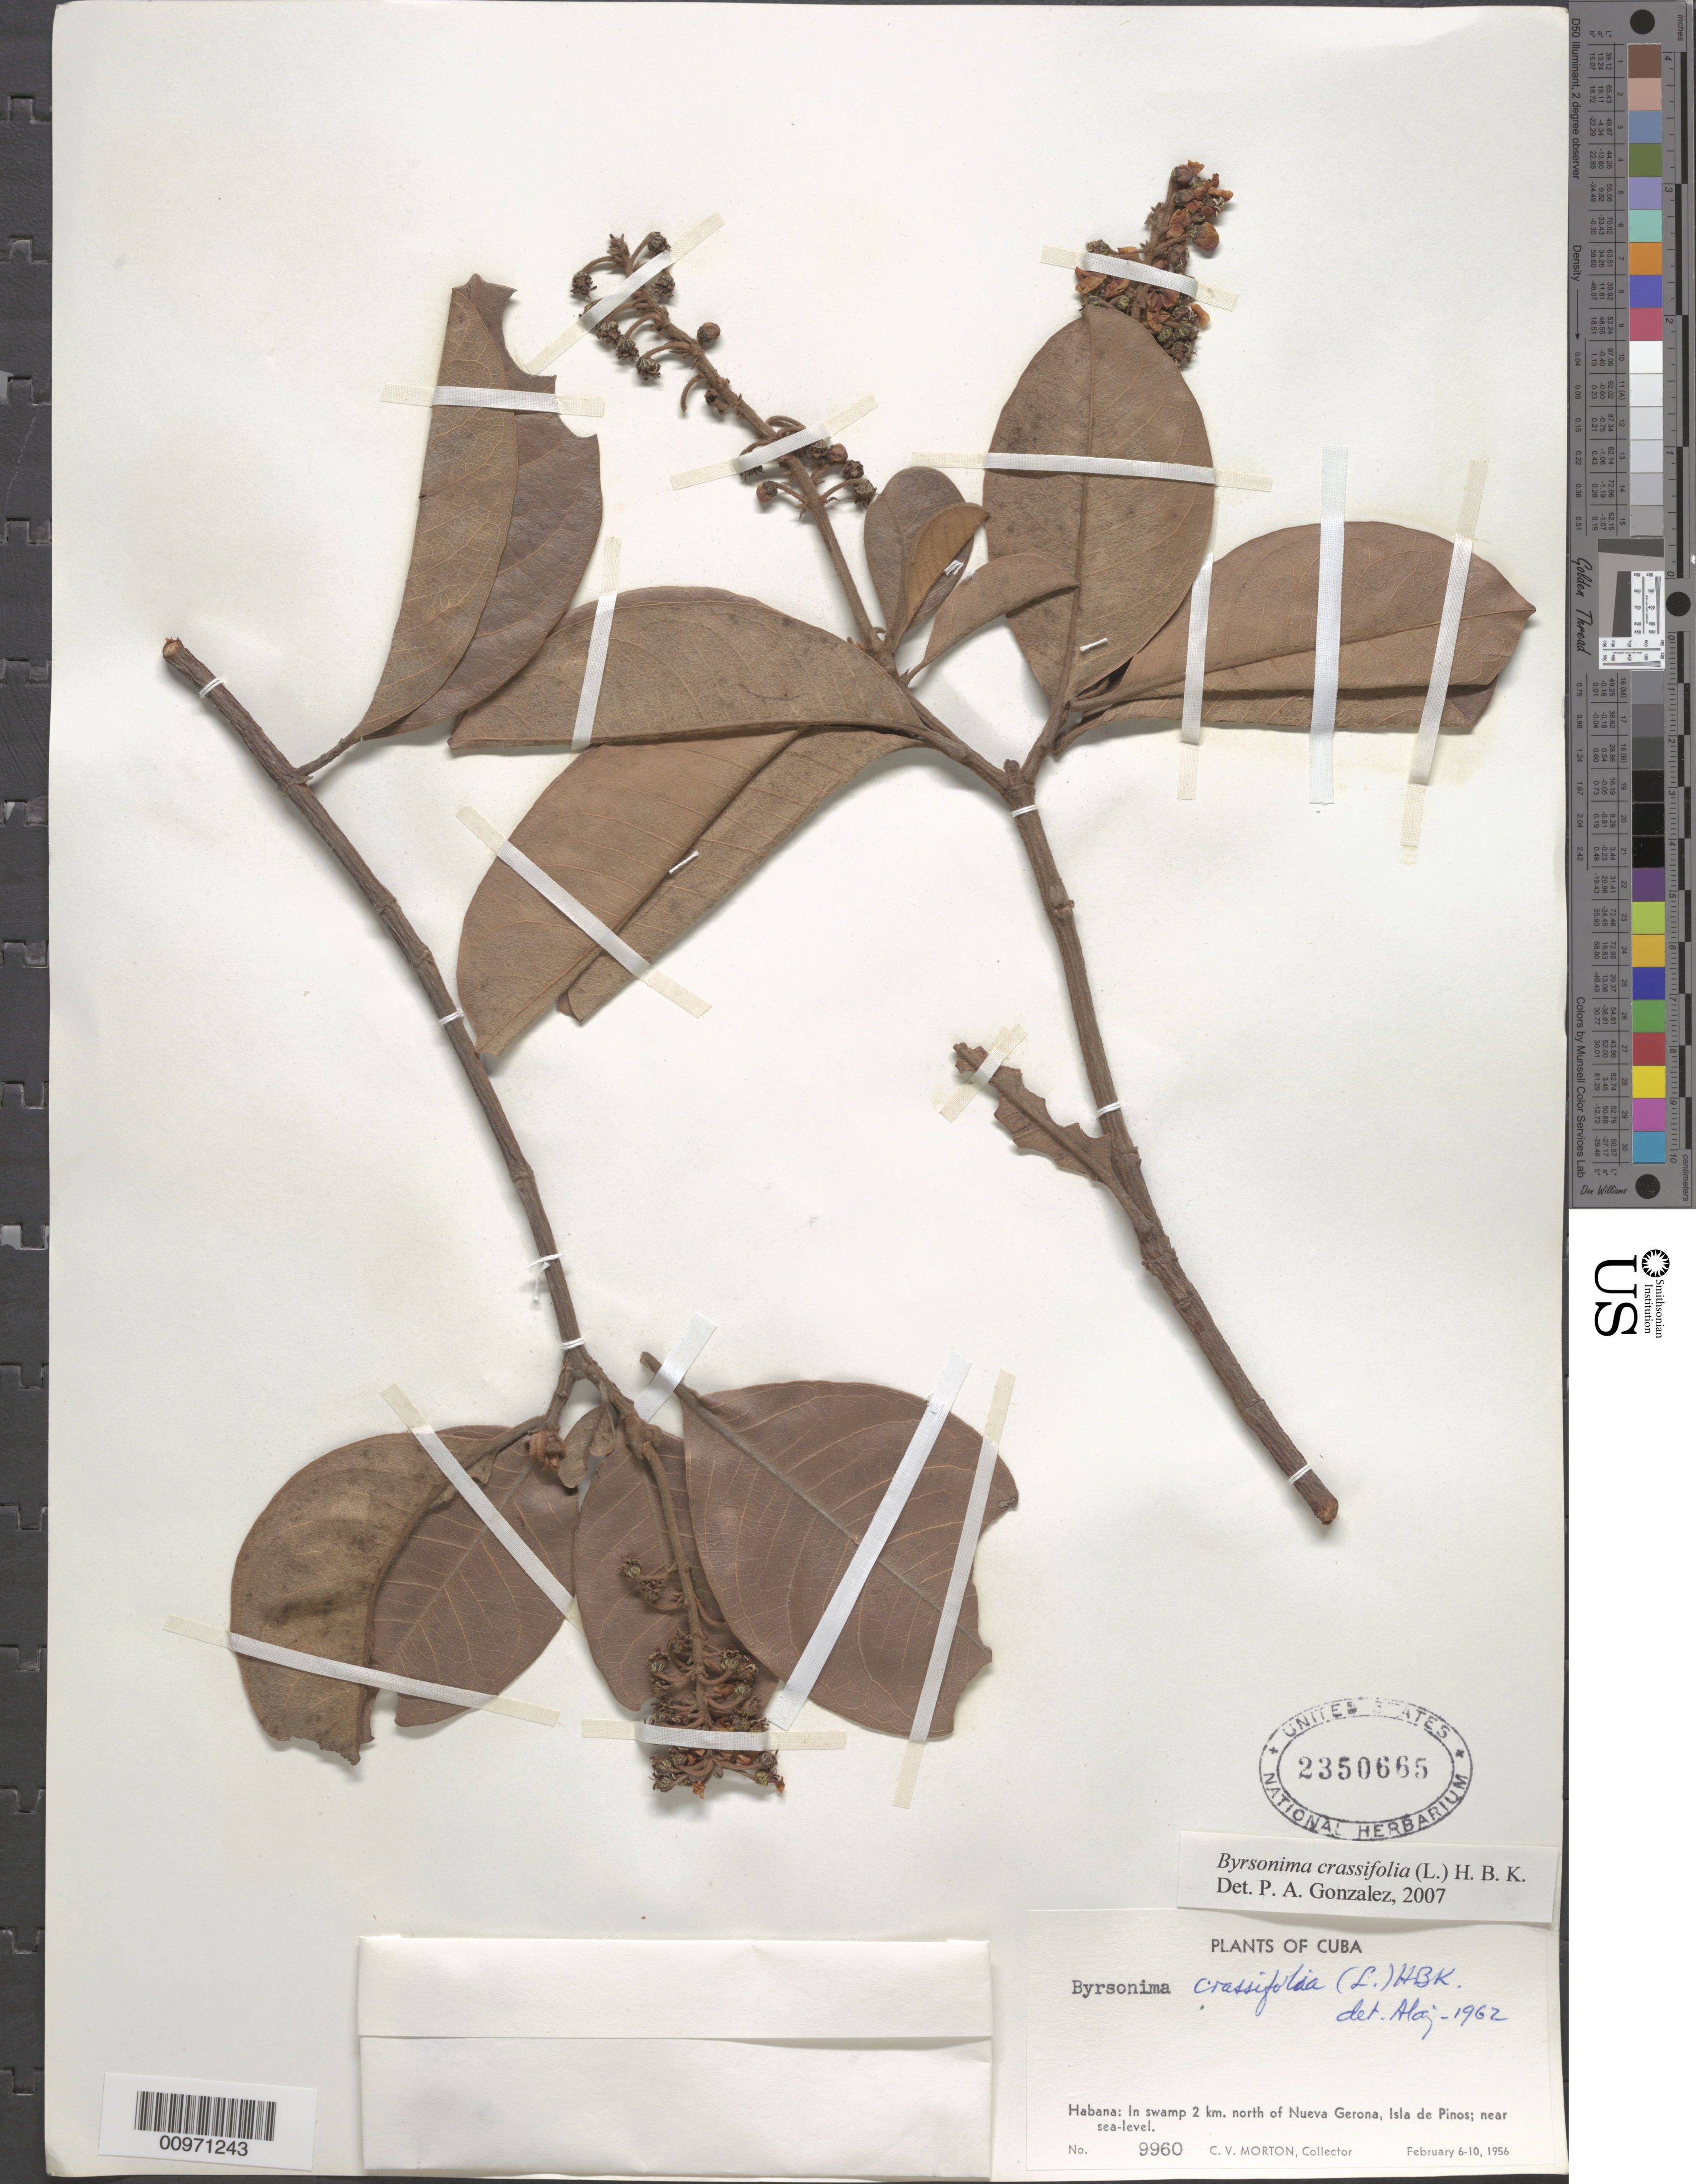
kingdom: Plantae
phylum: Tracheophyta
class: Magnoliopsida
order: Malpighiales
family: Malpighiaceae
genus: Byrsonima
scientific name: Byrsonima crassifolia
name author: (L.) Kunth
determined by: González, P. A.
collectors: C. V. Morton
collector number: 9960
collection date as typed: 06 Feb 1956 to 10 Feb 1956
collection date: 1956-02-06/1956-02-10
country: Cuba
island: Cuba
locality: Habana: 2 km north of Neuva Gerona, Isla de Pinos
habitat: In swamp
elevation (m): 0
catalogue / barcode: US 2350665